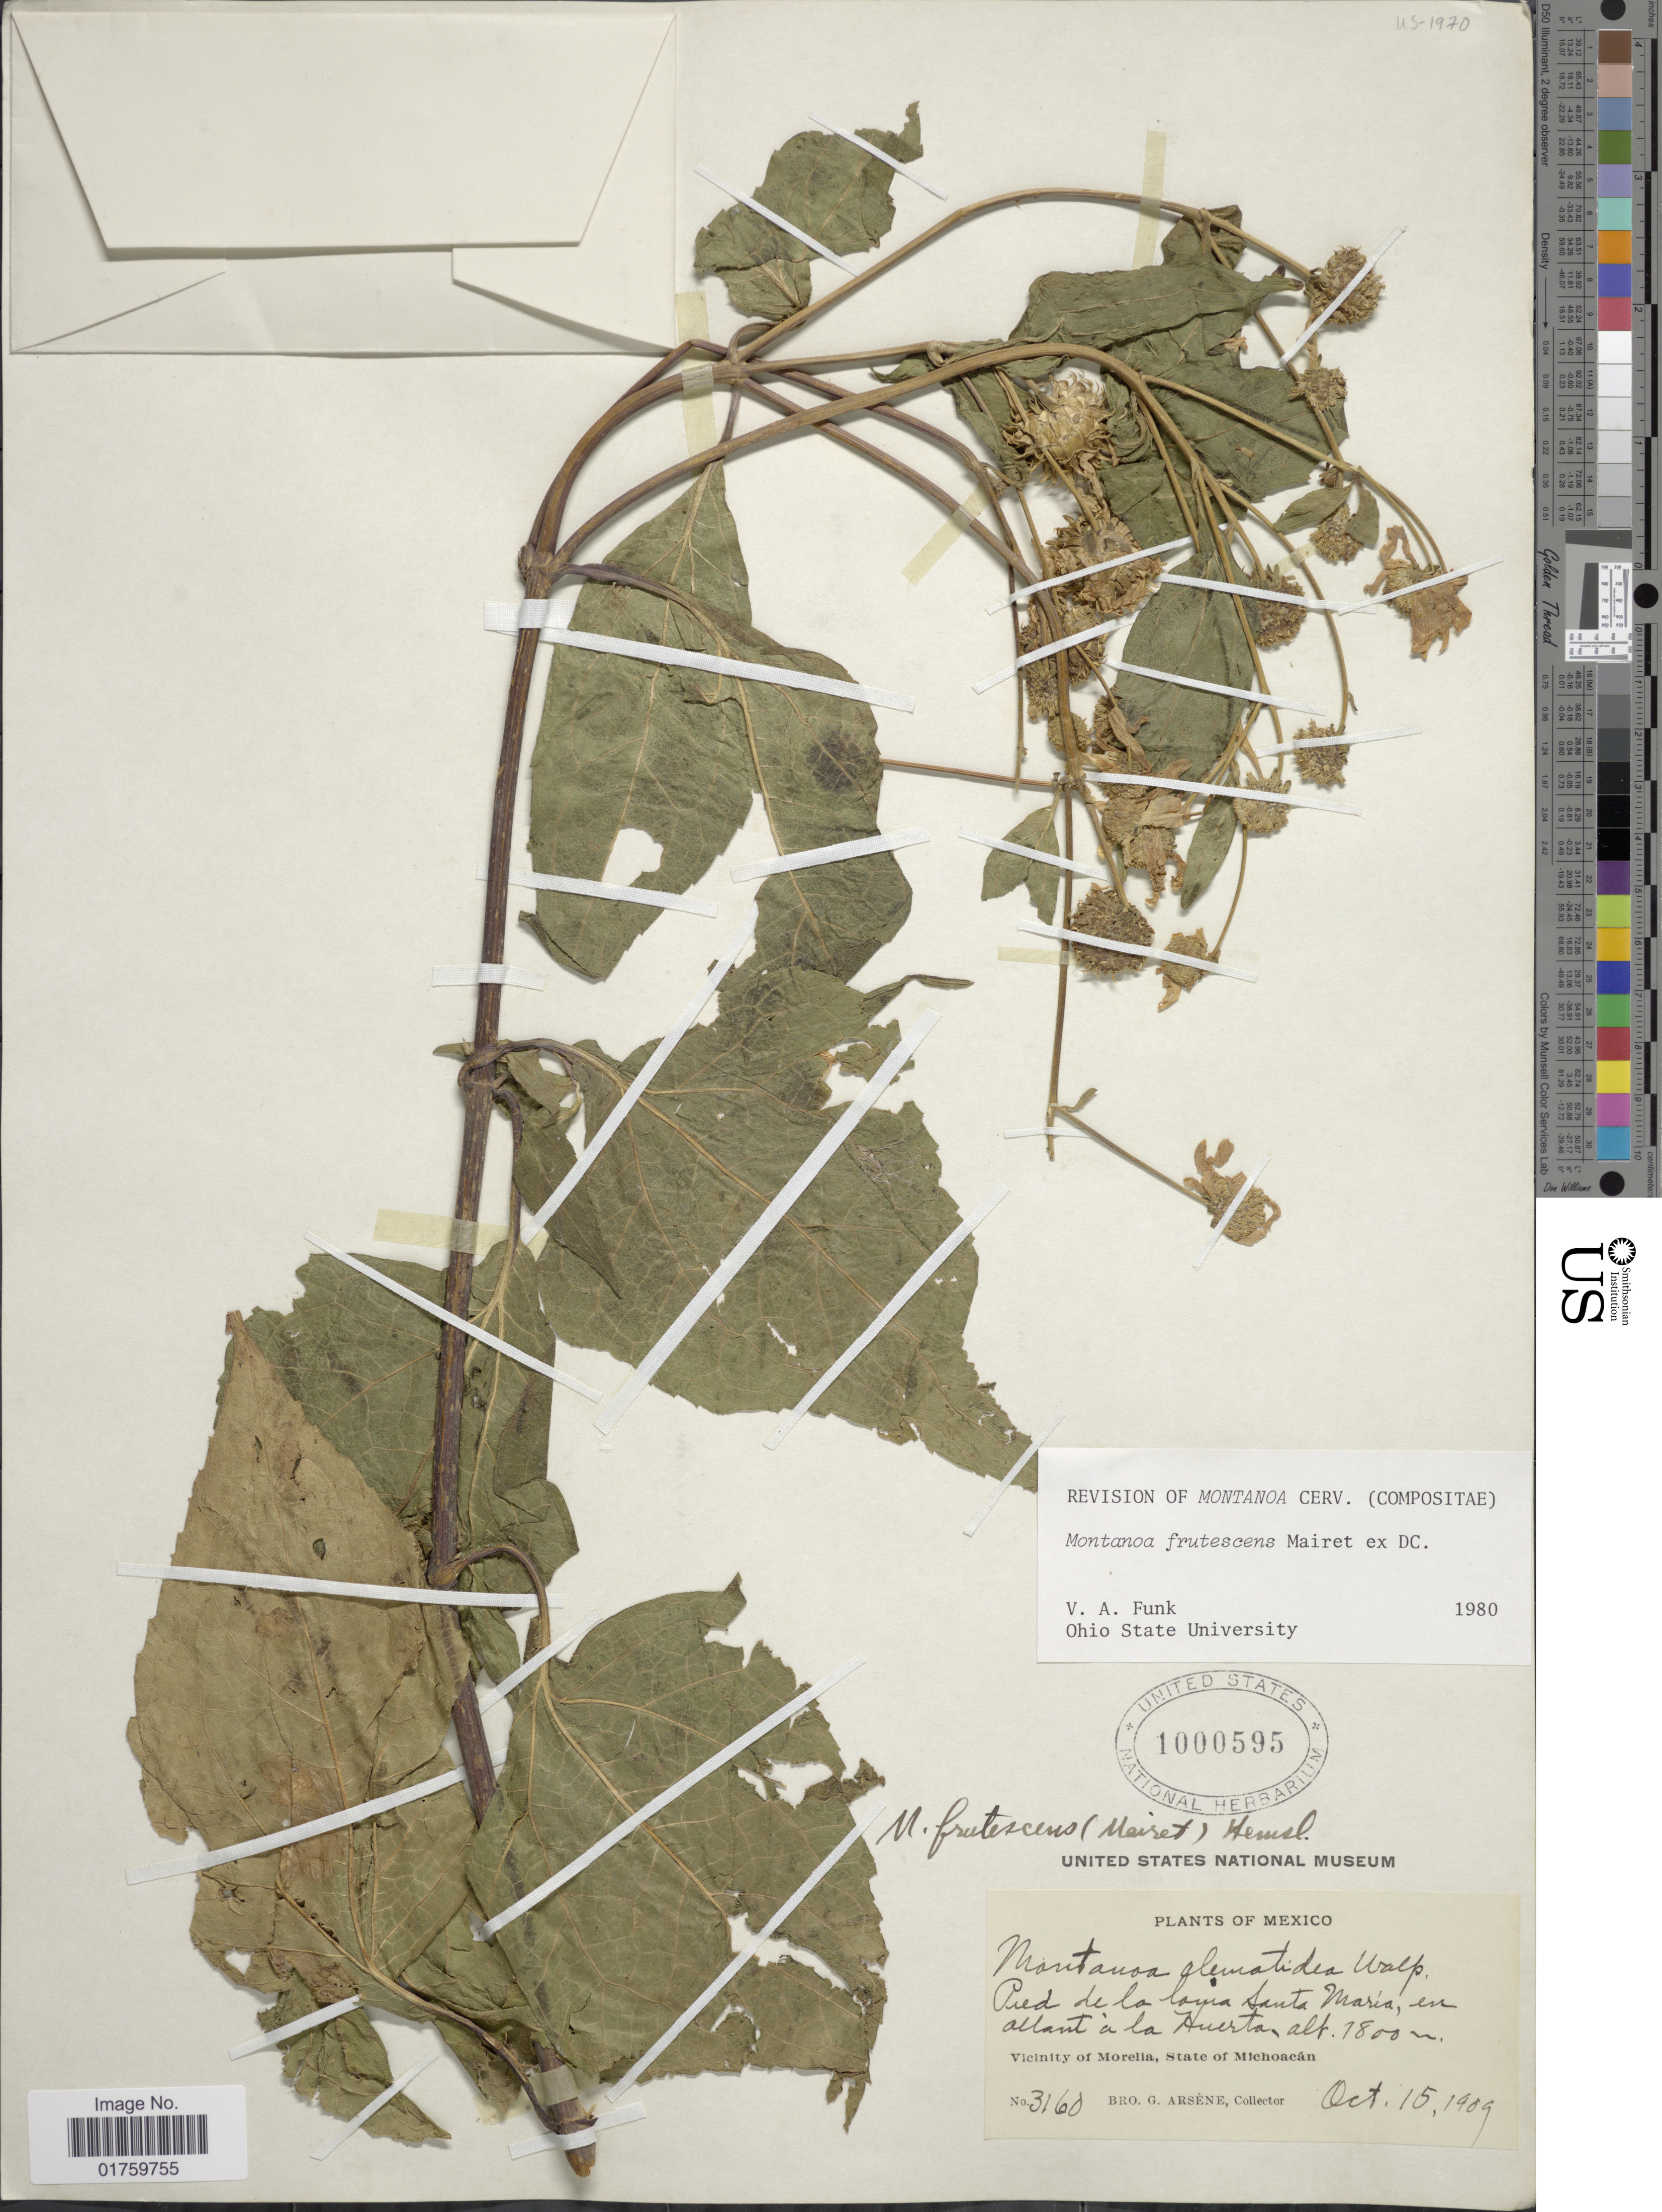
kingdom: Plantae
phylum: Tracheophyta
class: Magnoliopsida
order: Asterales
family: Asteraceae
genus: Montanoa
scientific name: Montanoa frutescens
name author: Mairet ex DC.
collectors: Bro. G. Arsène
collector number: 3160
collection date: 1909-10-15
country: Mexico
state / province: Michoacán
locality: Pied de la layra Santa Maria, en allant a la Huertan, vicinity of Morelia.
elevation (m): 1800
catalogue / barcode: US 1000595